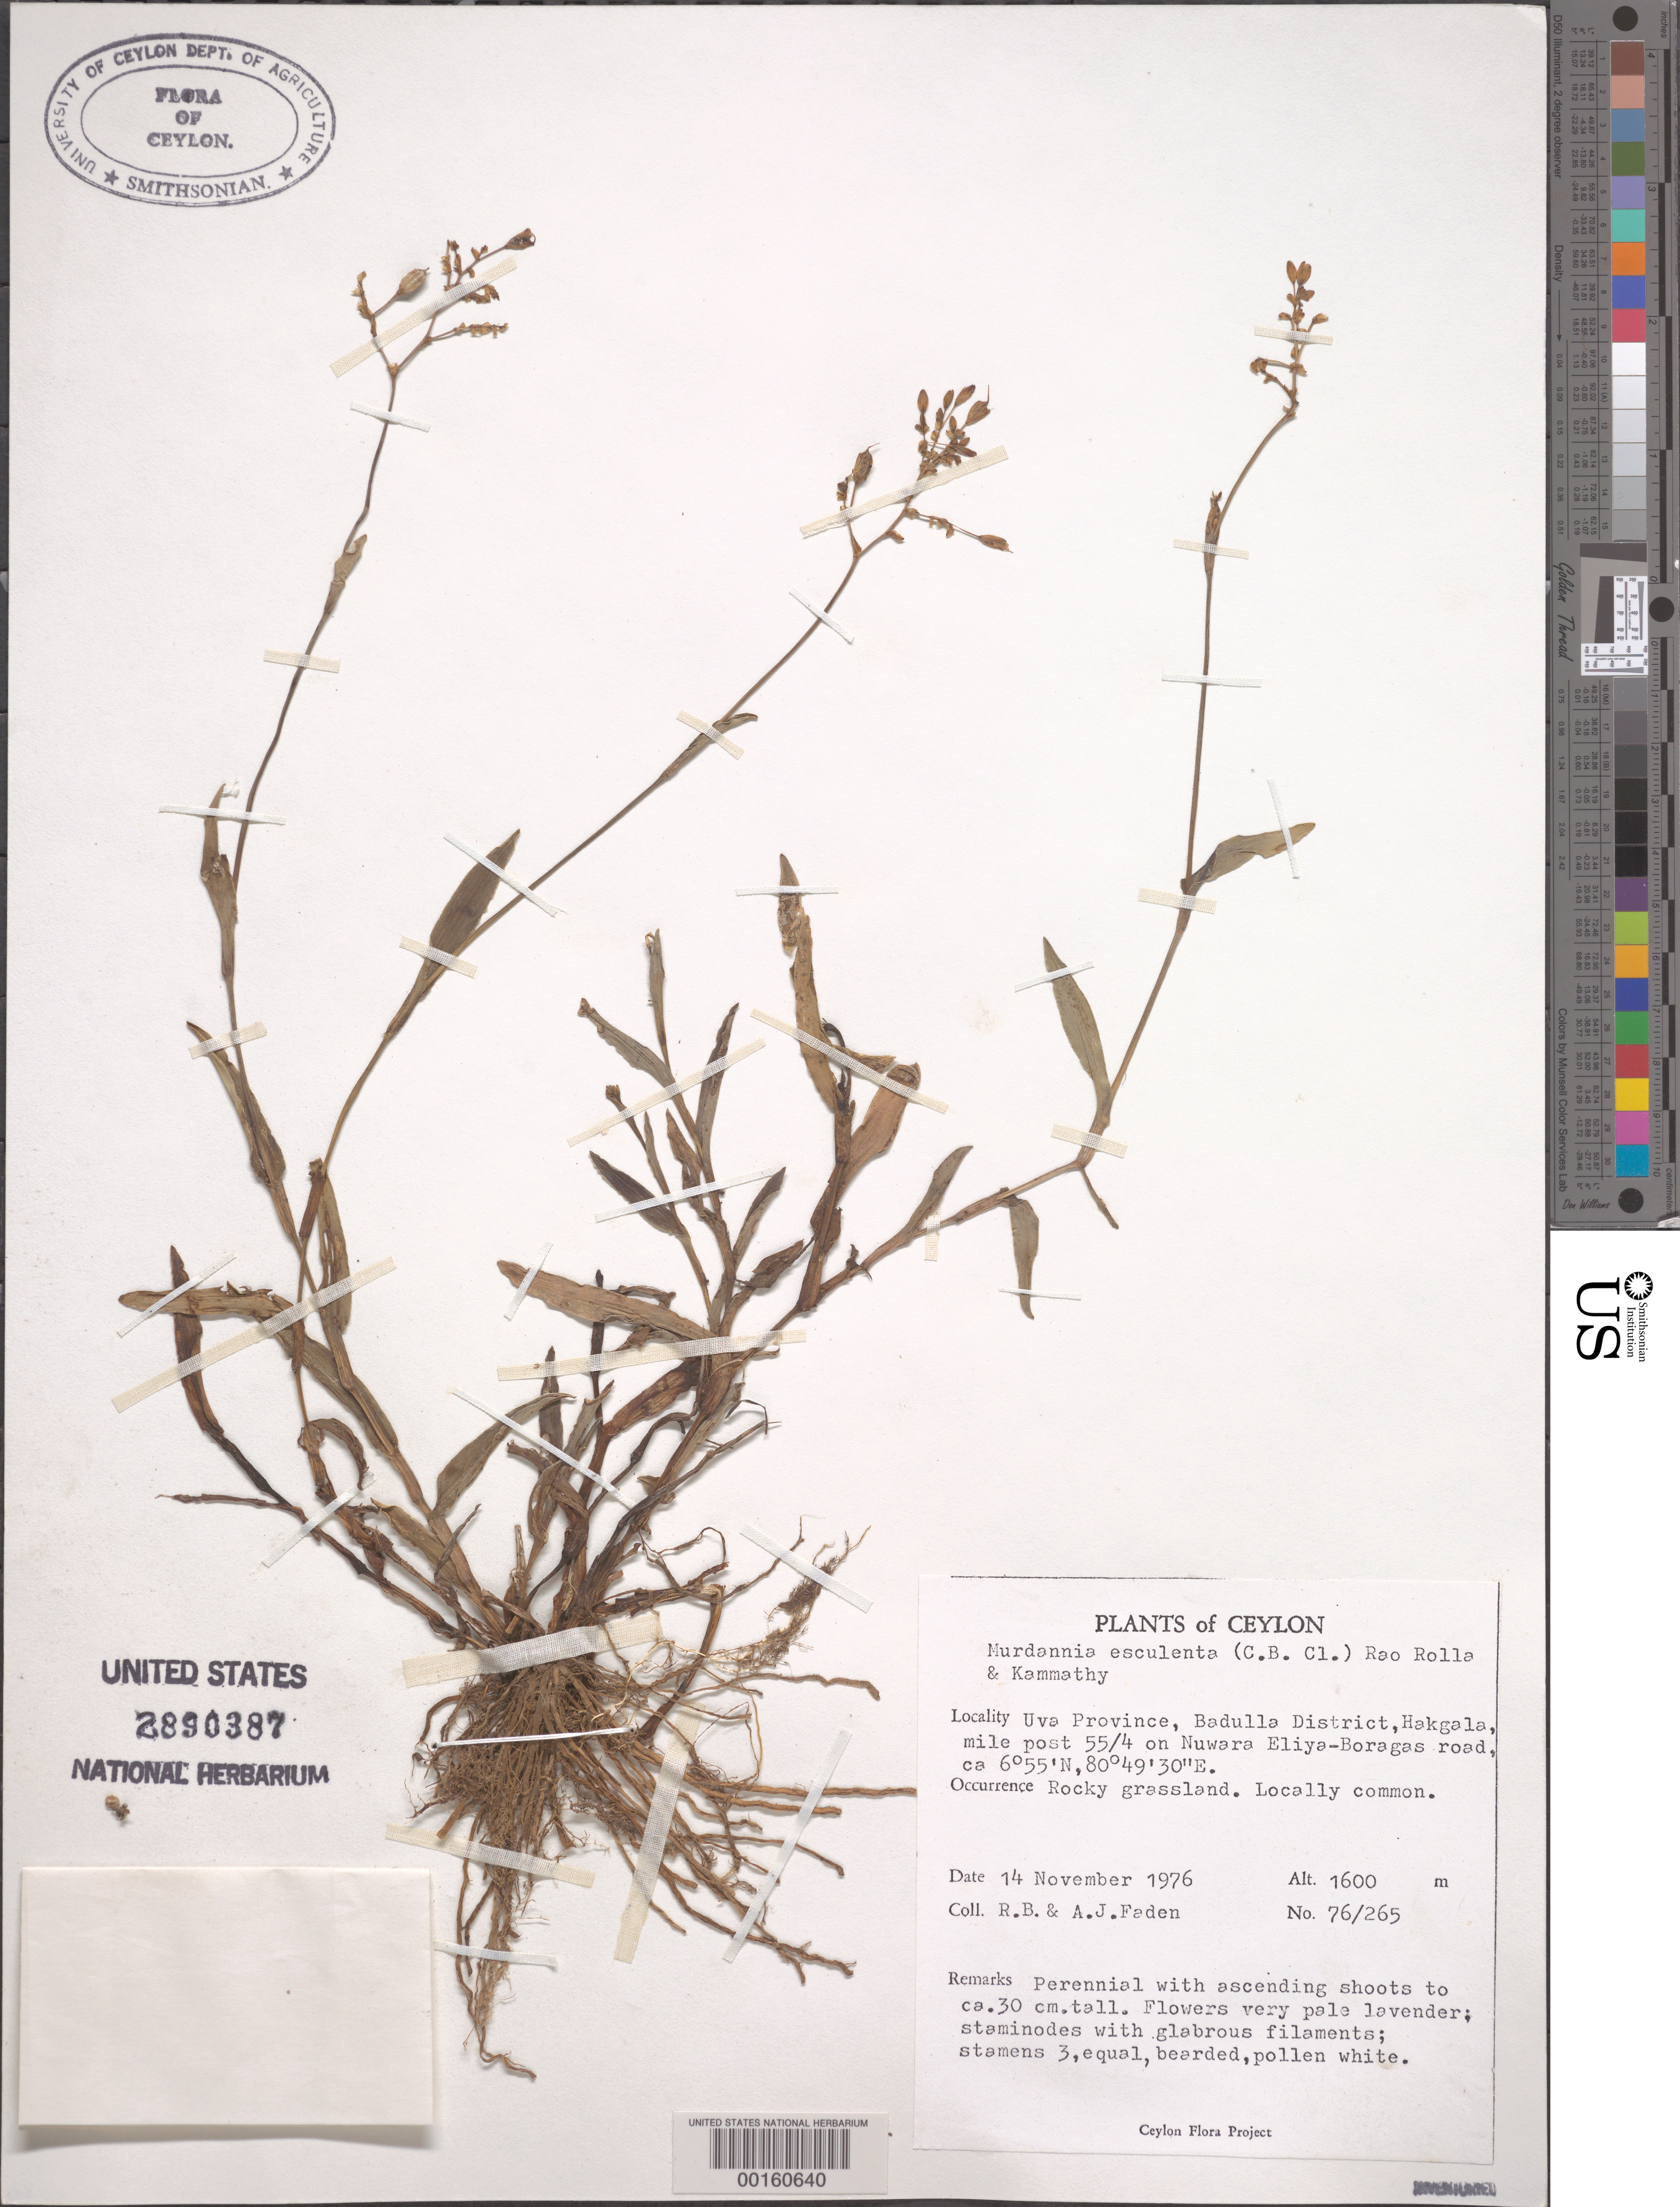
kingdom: Plantae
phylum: Tracheophyta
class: Liliopsida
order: Commelinales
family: Commelinaceae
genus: Murdannia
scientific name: Murdannia esculenta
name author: (Wall. ex C.B. Clarke) Abeyw.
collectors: R. B. Faden & A. J. Faden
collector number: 76/265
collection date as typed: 14 Nov 1976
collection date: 1976-11-14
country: Sri Lanka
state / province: Uva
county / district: Badulla Dist.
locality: Hakgala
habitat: Rocky grassland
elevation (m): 1600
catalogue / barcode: US 2890387